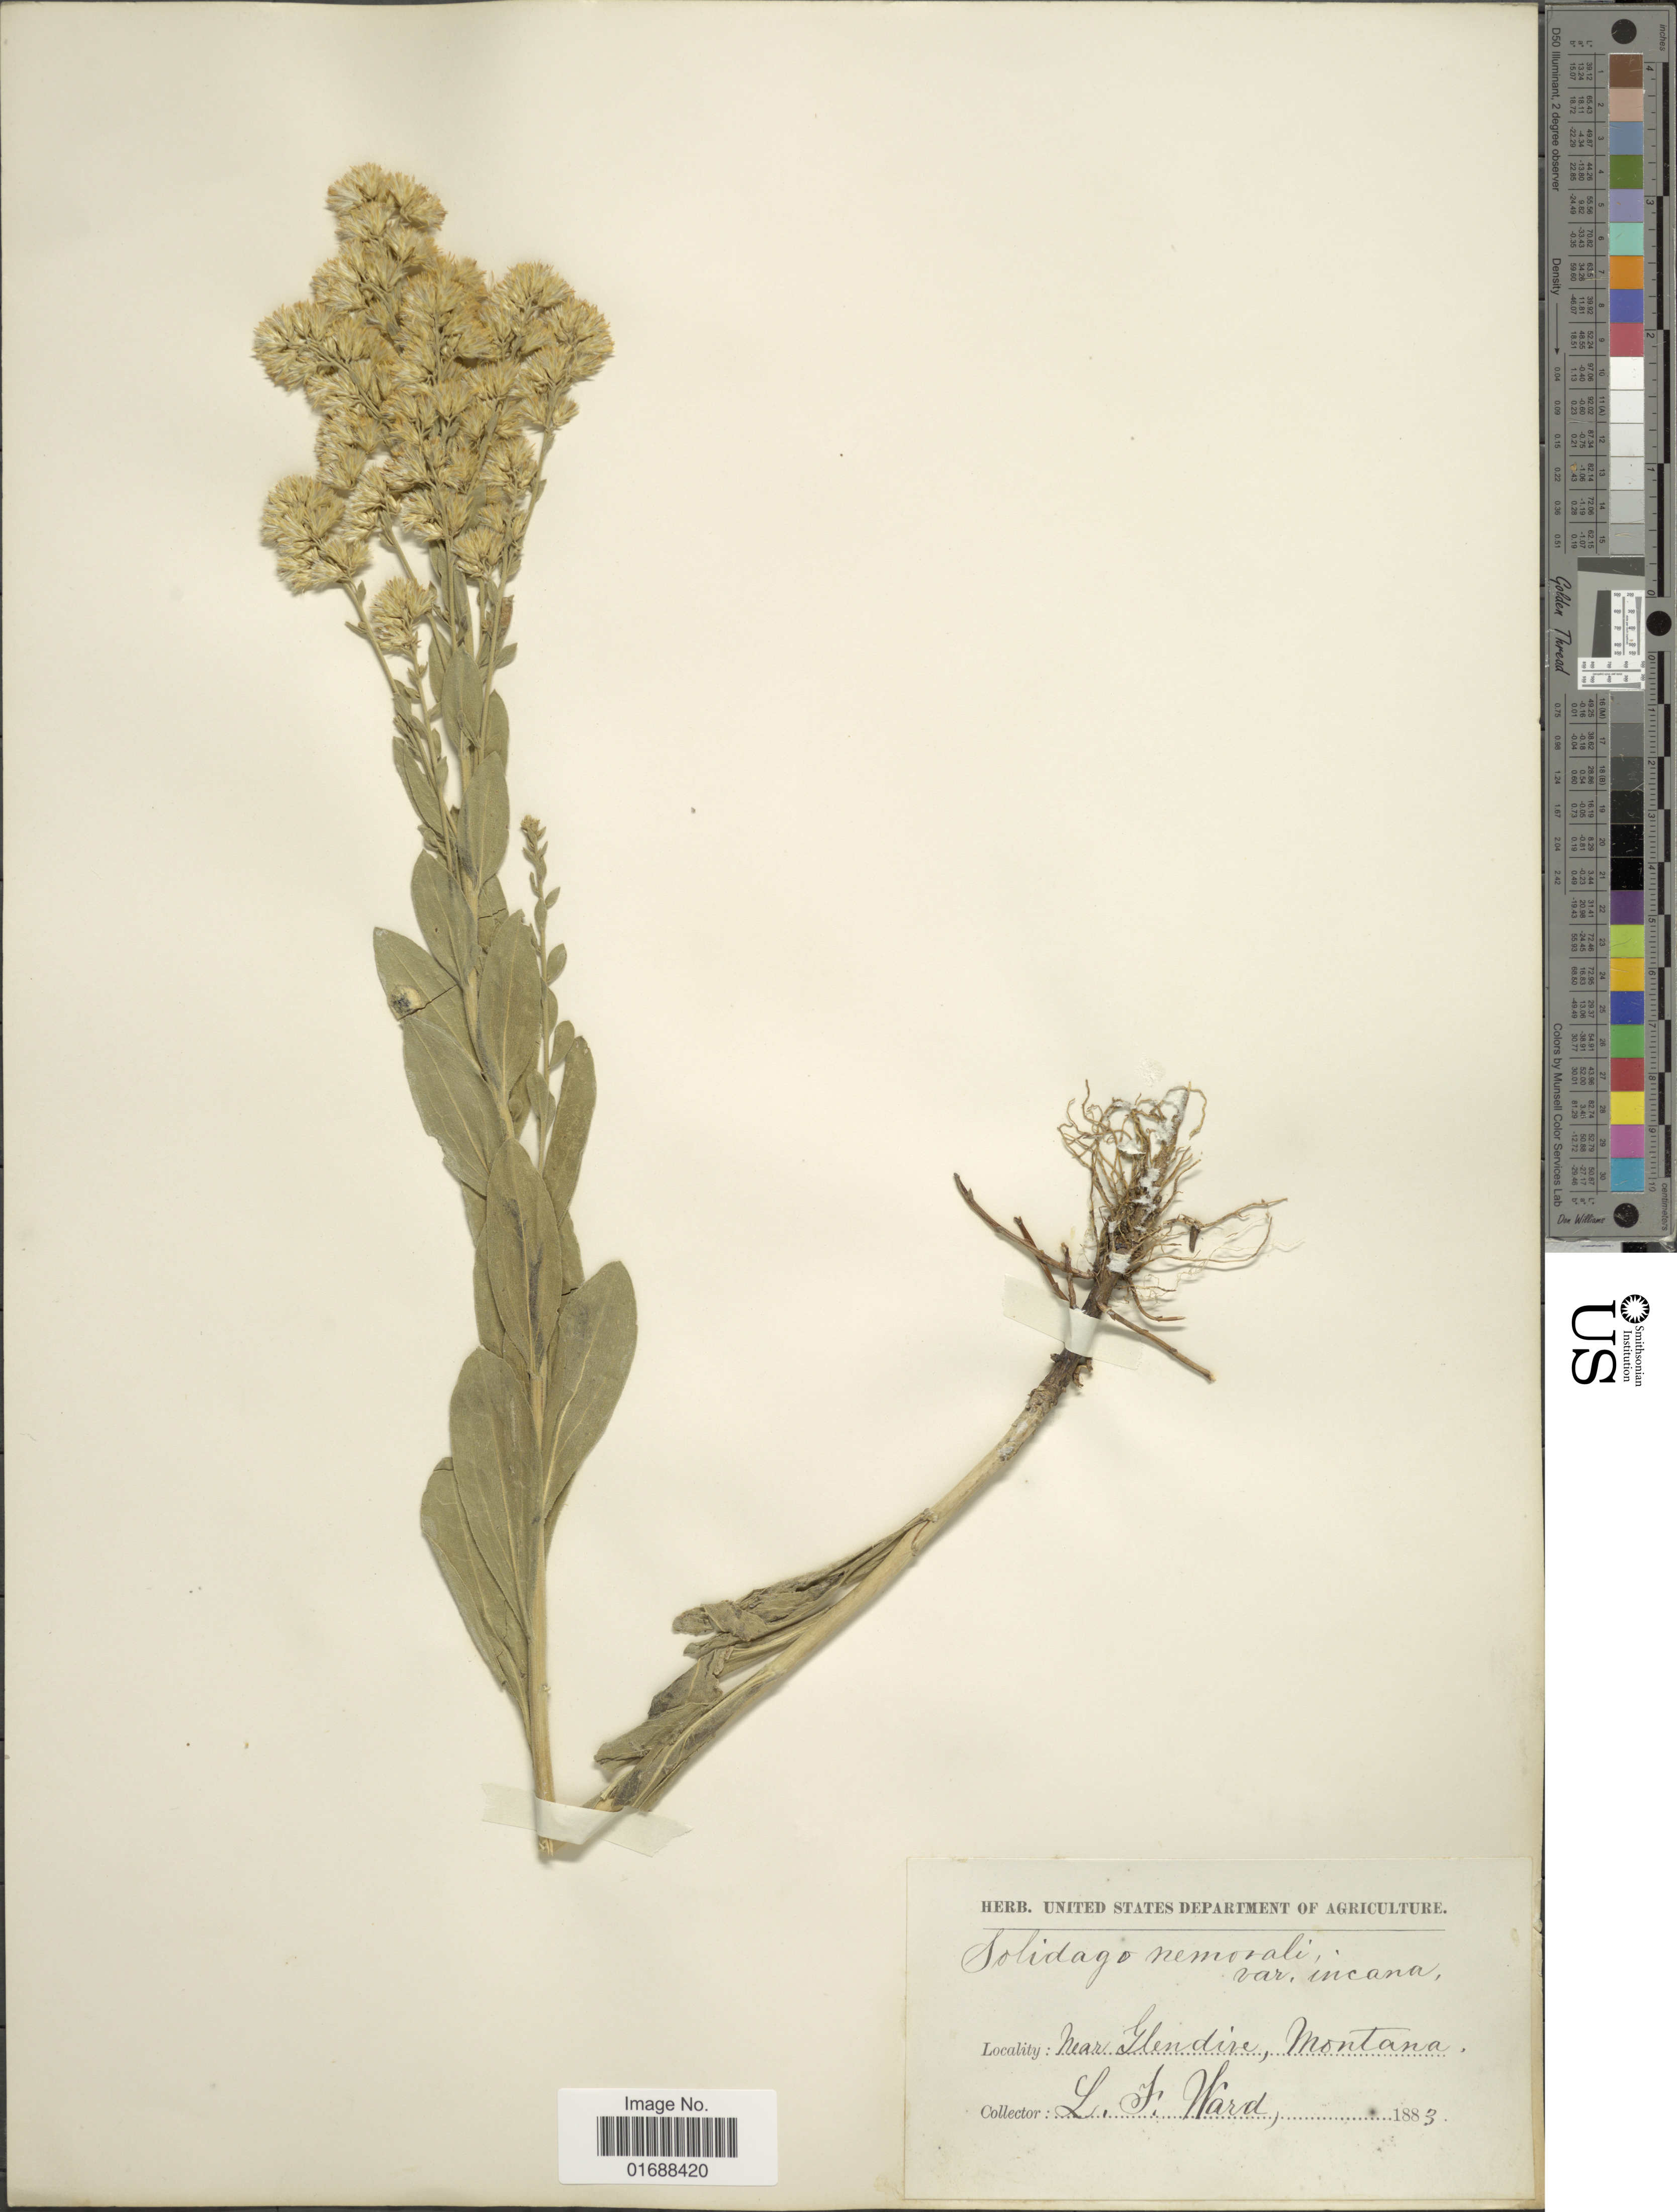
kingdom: Plantae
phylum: Tracheophyta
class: Magnoliopsida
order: Asterales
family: Asteraceae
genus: Solidago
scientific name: Solidago mollis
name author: Bartl.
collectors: L. Ward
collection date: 1883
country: United States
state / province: Montana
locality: Near Glendire, Montana.